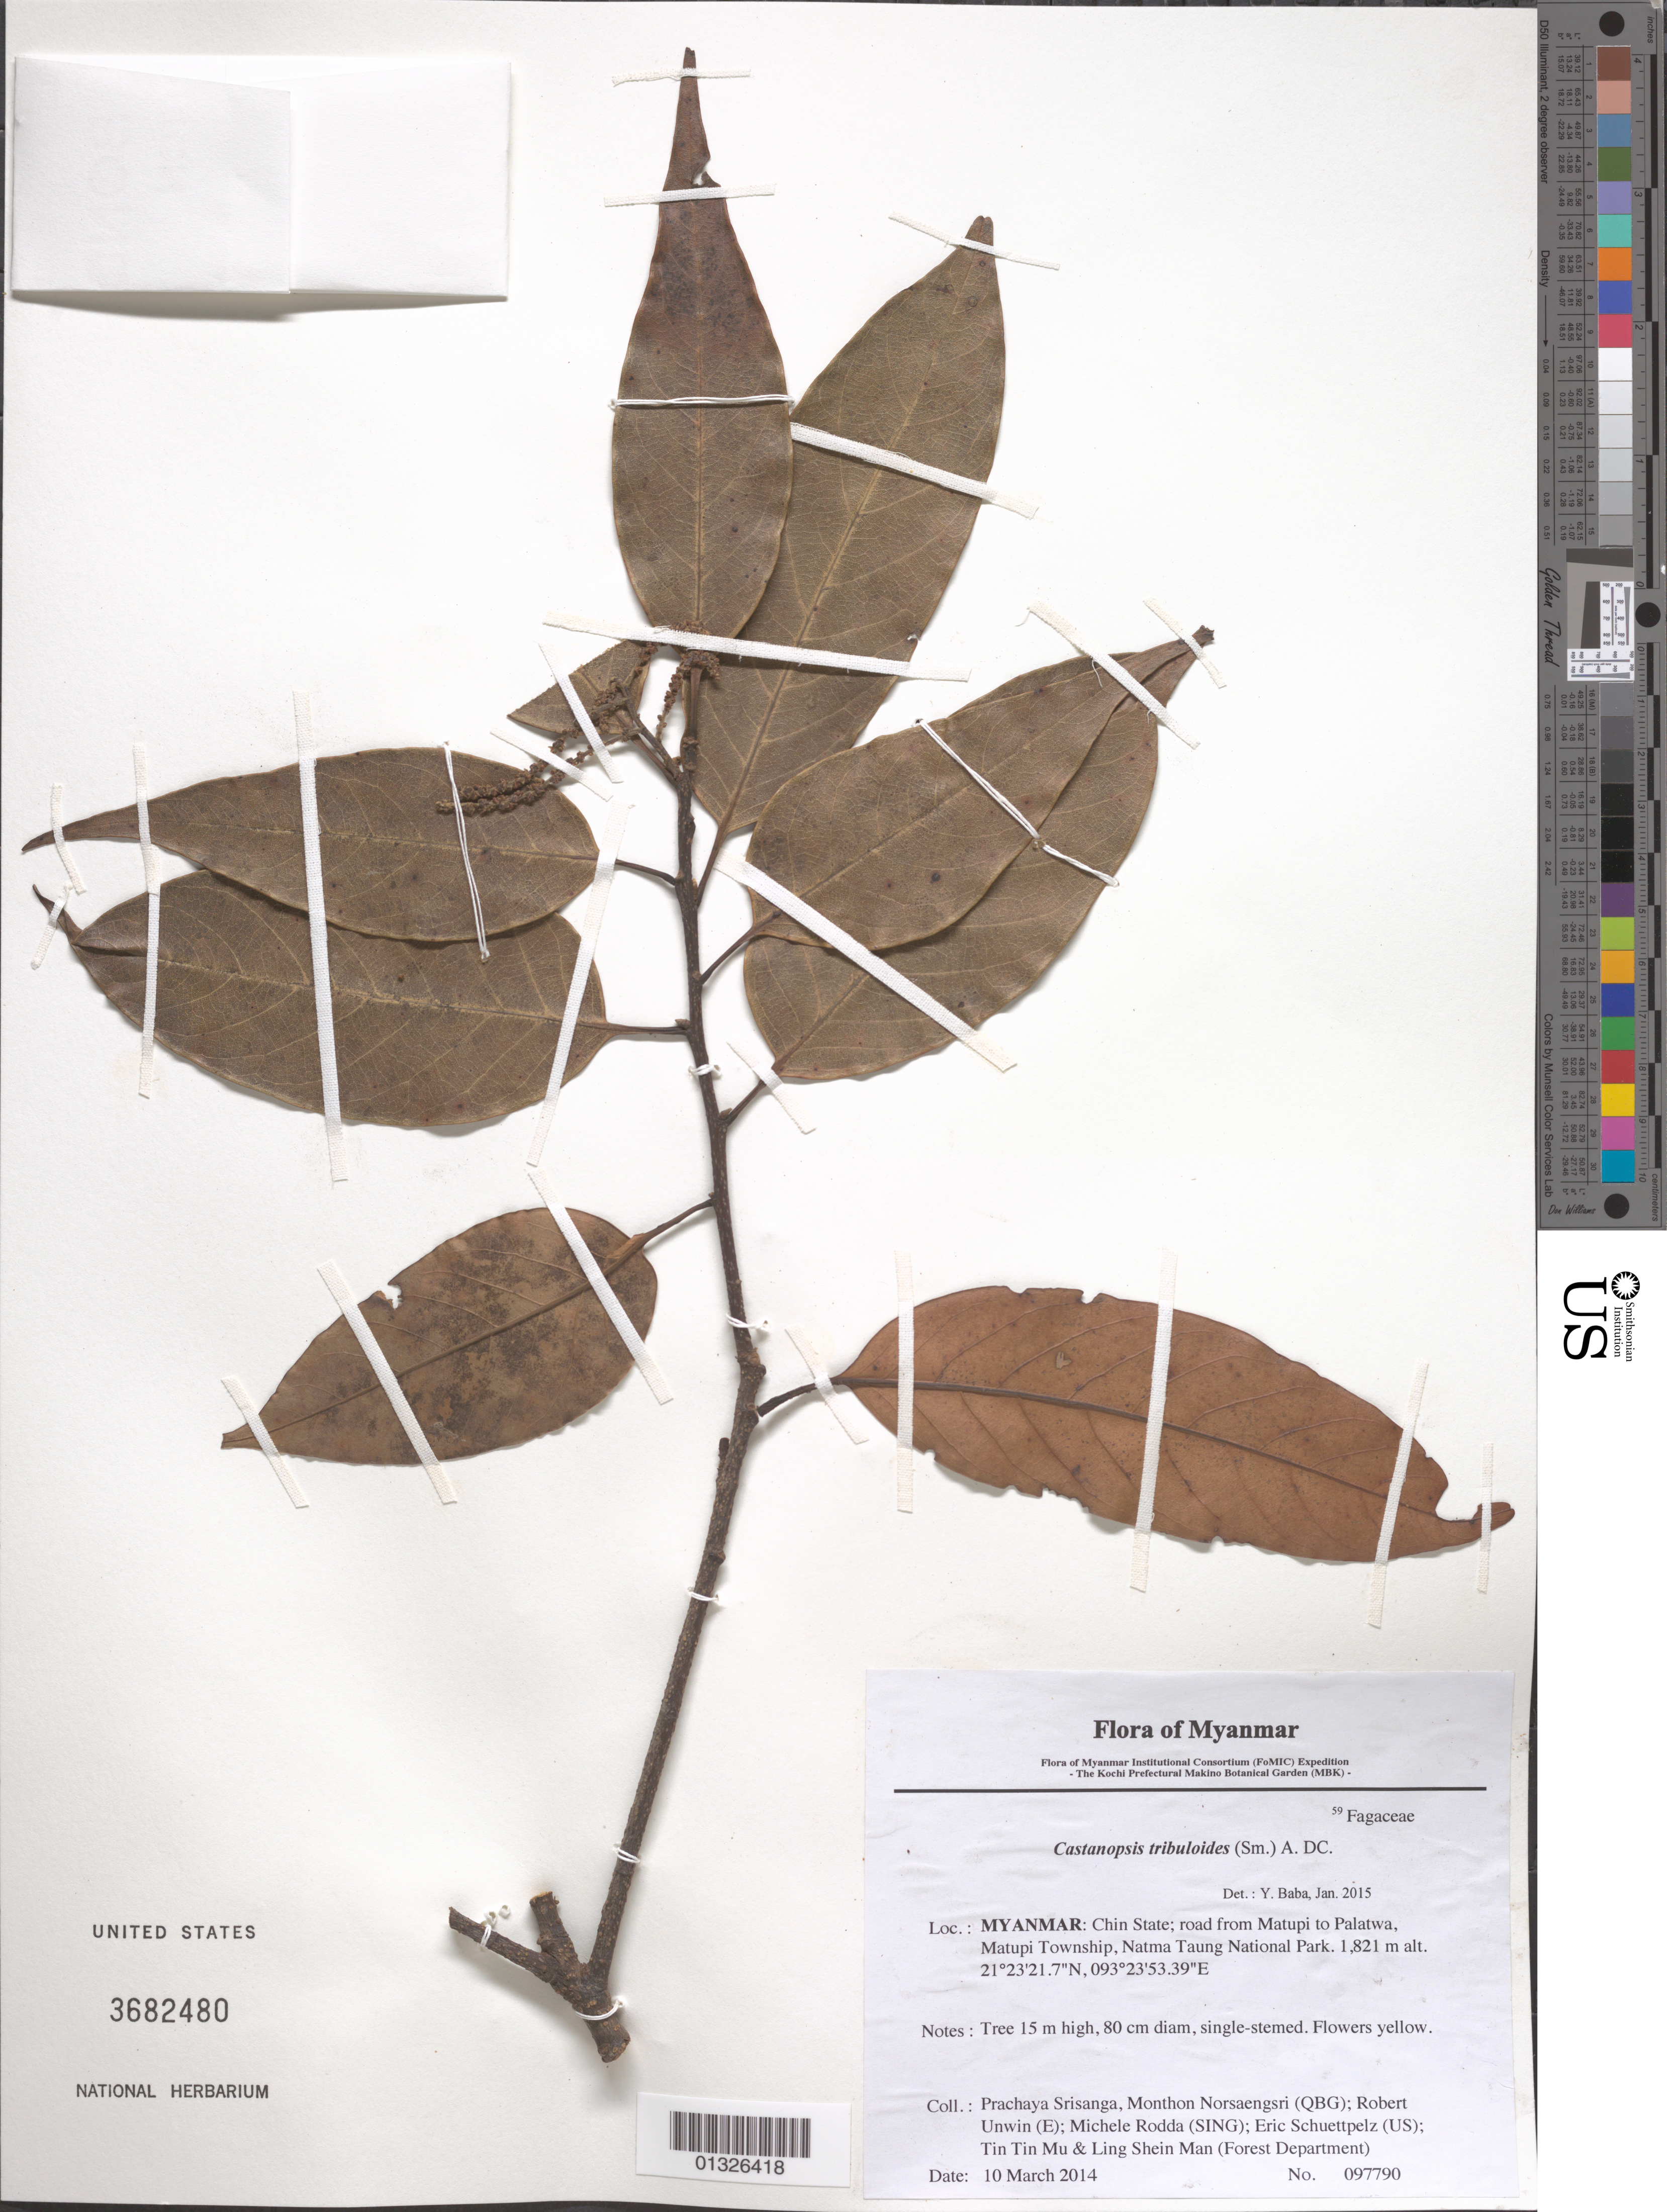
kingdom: Plantae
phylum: Tracheophyta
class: Magnoliopsida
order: Fagales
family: Fagaceae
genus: Castanopsis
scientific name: Castanopsis tribuloides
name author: (Sm.) A. DC.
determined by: Baba, Y.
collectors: P. Srisanga, M. Norsaengsri, R. Unwin, M. Rodda, E. Schuettpelz, Tin Tin Mu & Ling Shein Man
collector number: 97790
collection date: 2014-03-10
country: Myanmar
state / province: Chin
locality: Road from Matupi to Palatwa, Matupi Township, Natma Taung National Park.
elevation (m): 1821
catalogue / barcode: US 3682480